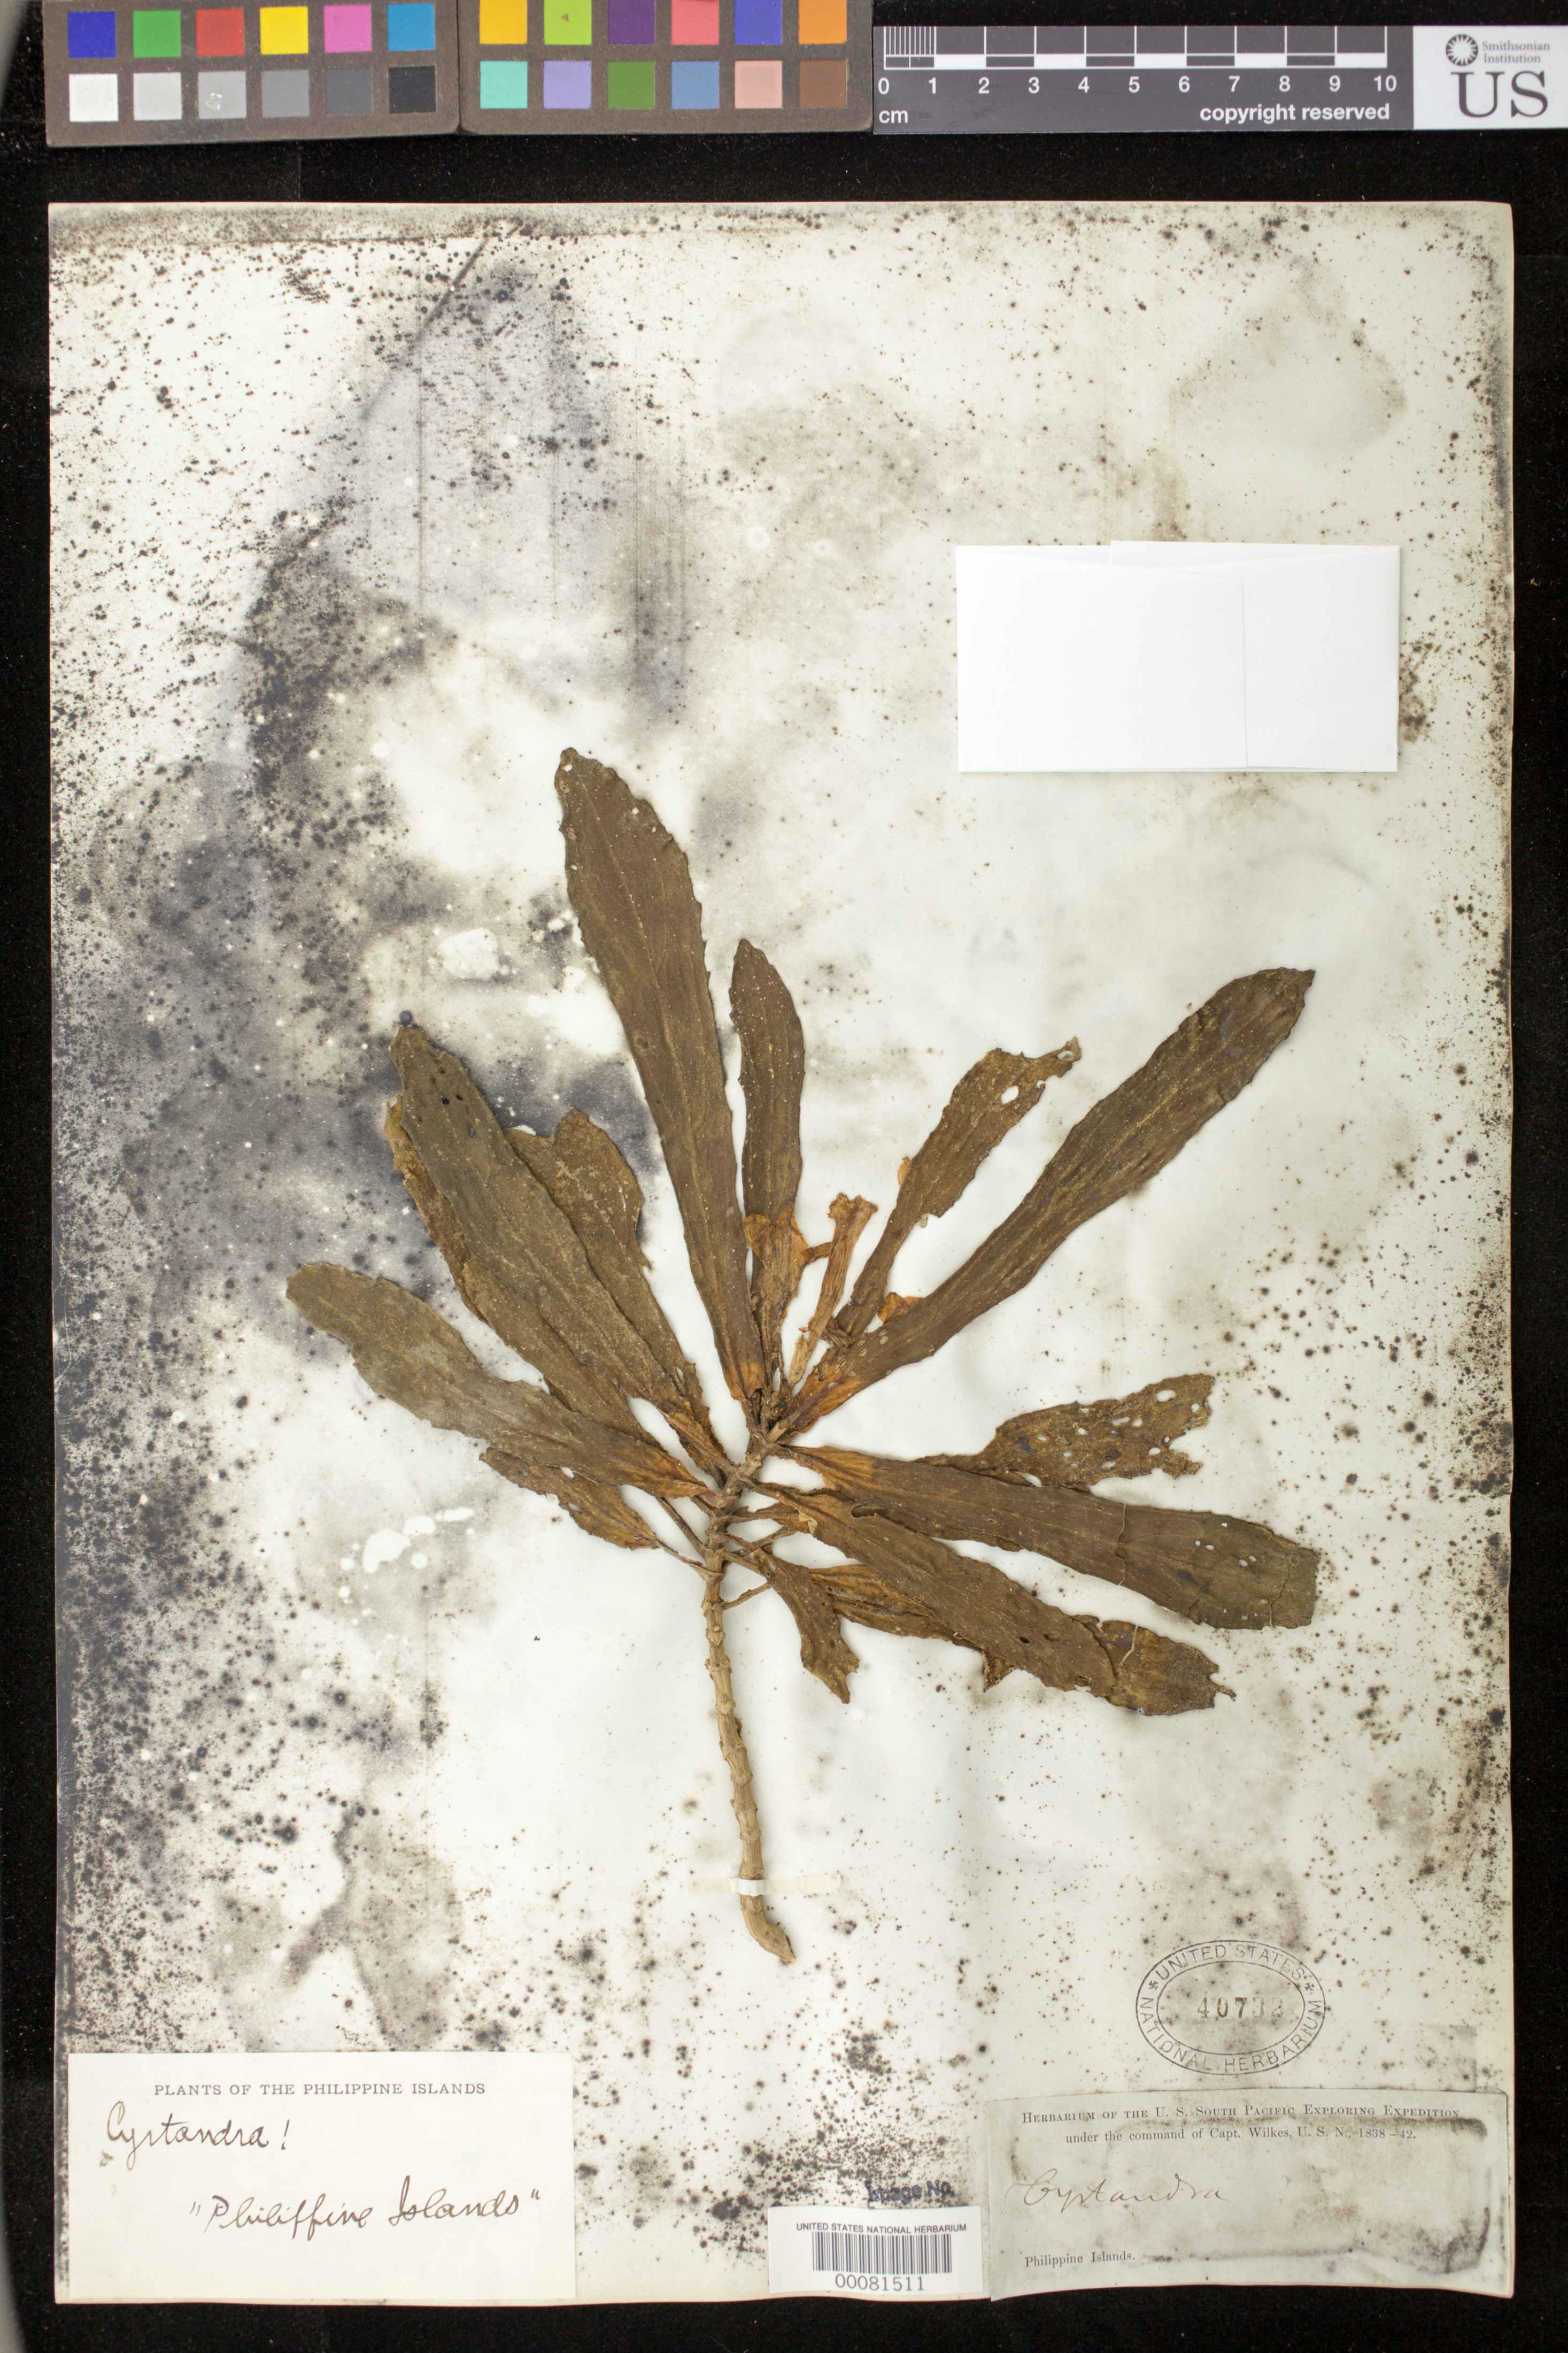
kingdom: Plantae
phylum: Tracheophyta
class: Magnoliopsida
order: Lamiales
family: Gesneriaceae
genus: Cyrtandra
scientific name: Cyrtandra sp.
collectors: Wilkes Explor. Exped.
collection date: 1838/1842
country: Philippines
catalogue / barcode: US 40732